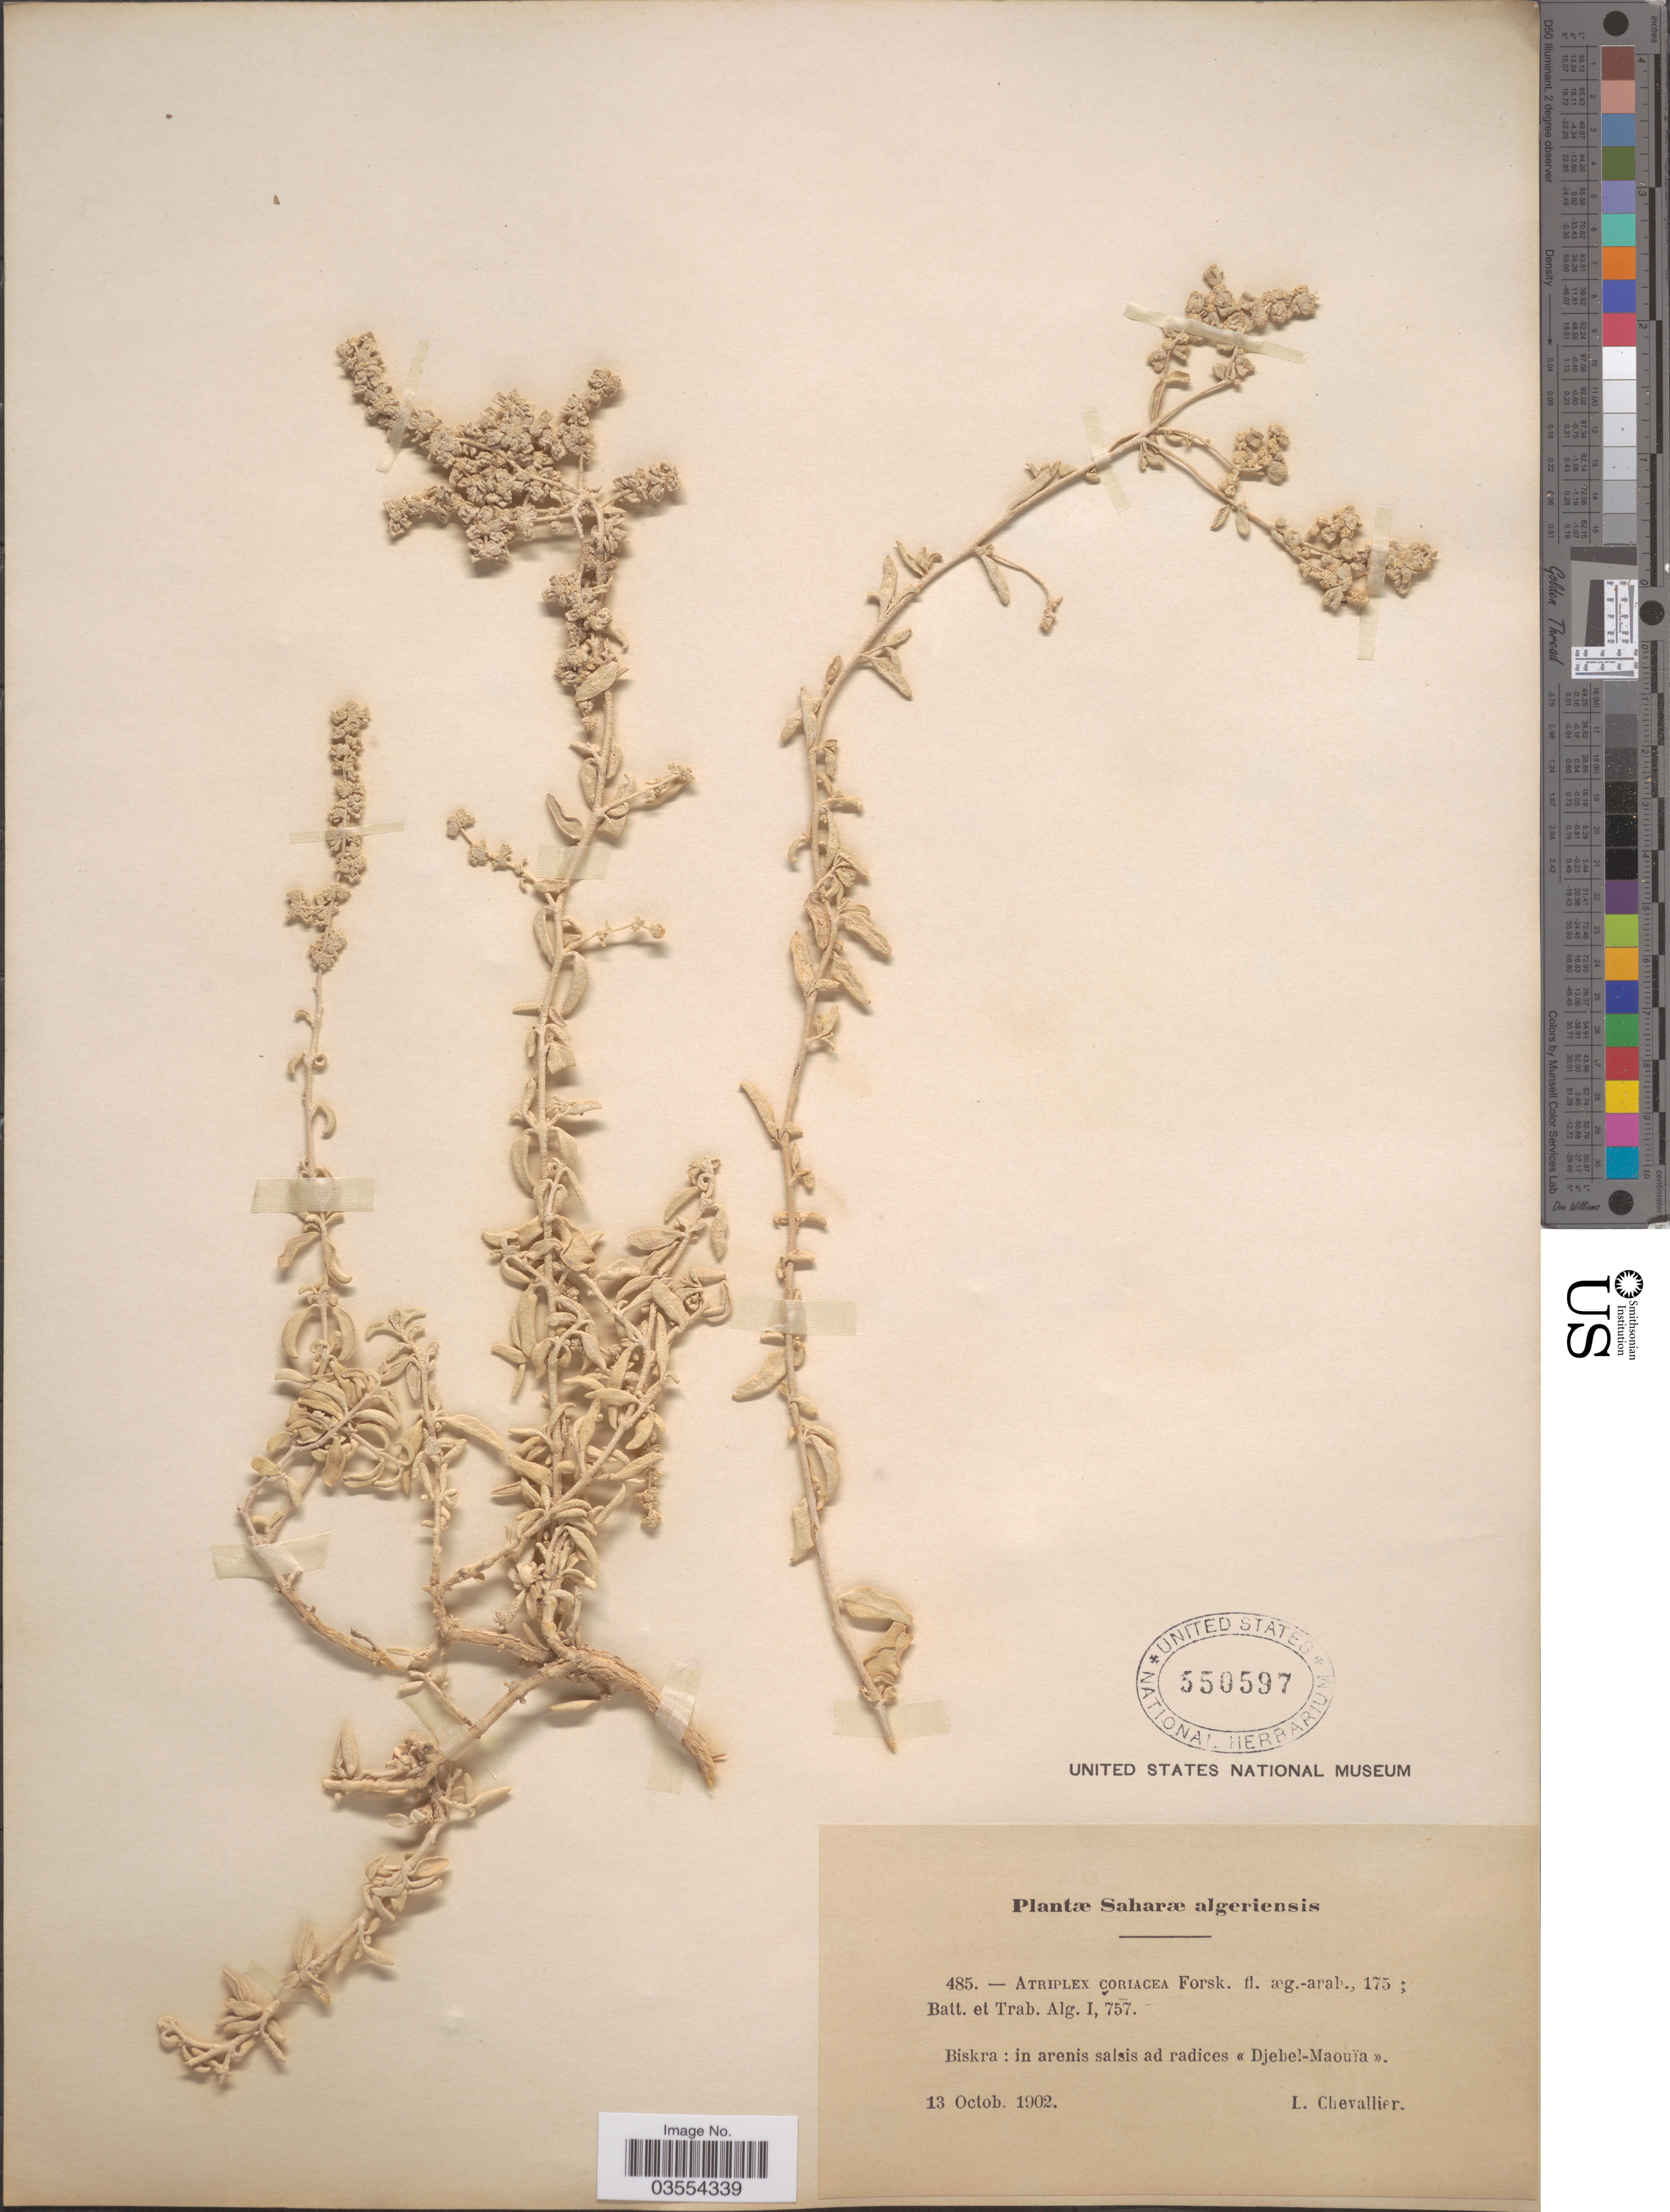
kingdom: Plantae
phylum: Tracheophyta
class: Magnoliopsida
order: Caryophyllales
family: Amaranthaceae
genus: Atriplex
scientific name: Atriplex coriacea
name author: Forssk.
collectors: L. Chevallier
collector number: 485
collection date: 1902-10-13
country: Algeria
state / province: Biskra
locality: Saharæ algeriensis. Biskra: in arenis salsis ad radices Djebel-Maouïa.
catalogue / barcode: US 550597